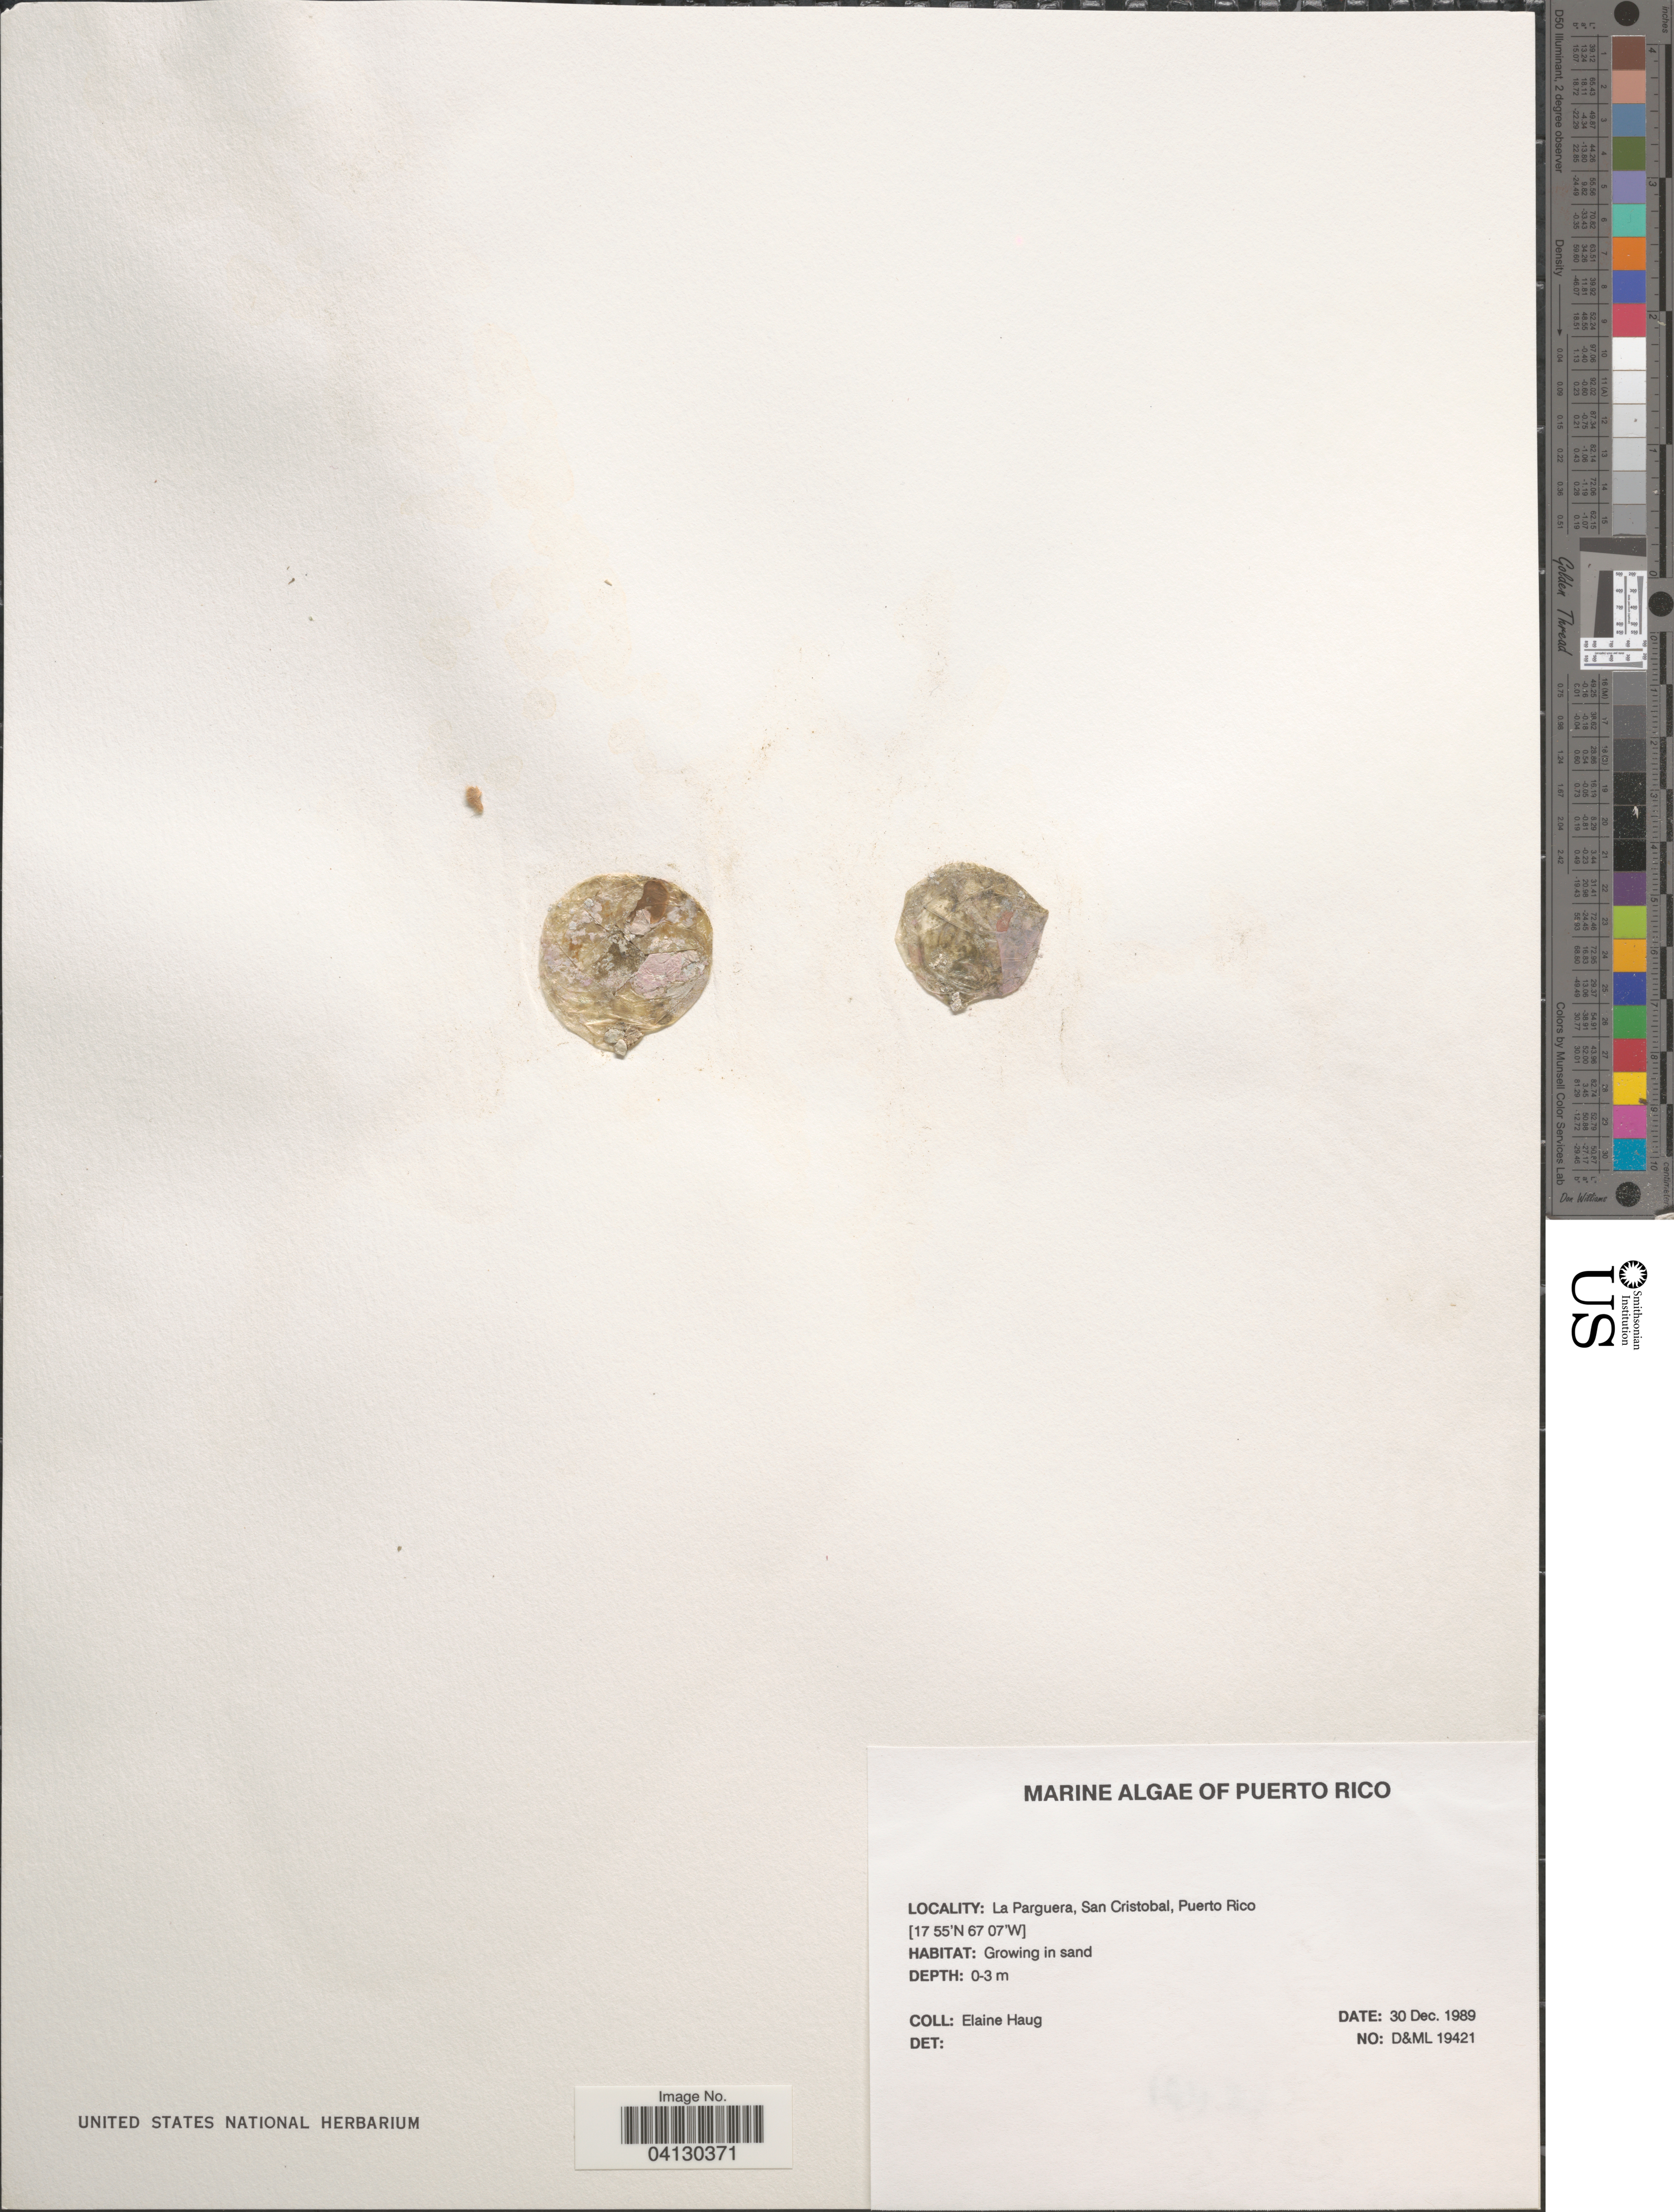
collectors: E. Haug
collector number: D&ML19421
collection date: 1989-12-30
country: Puerto Rico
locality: La Parguera, San Cristobal.